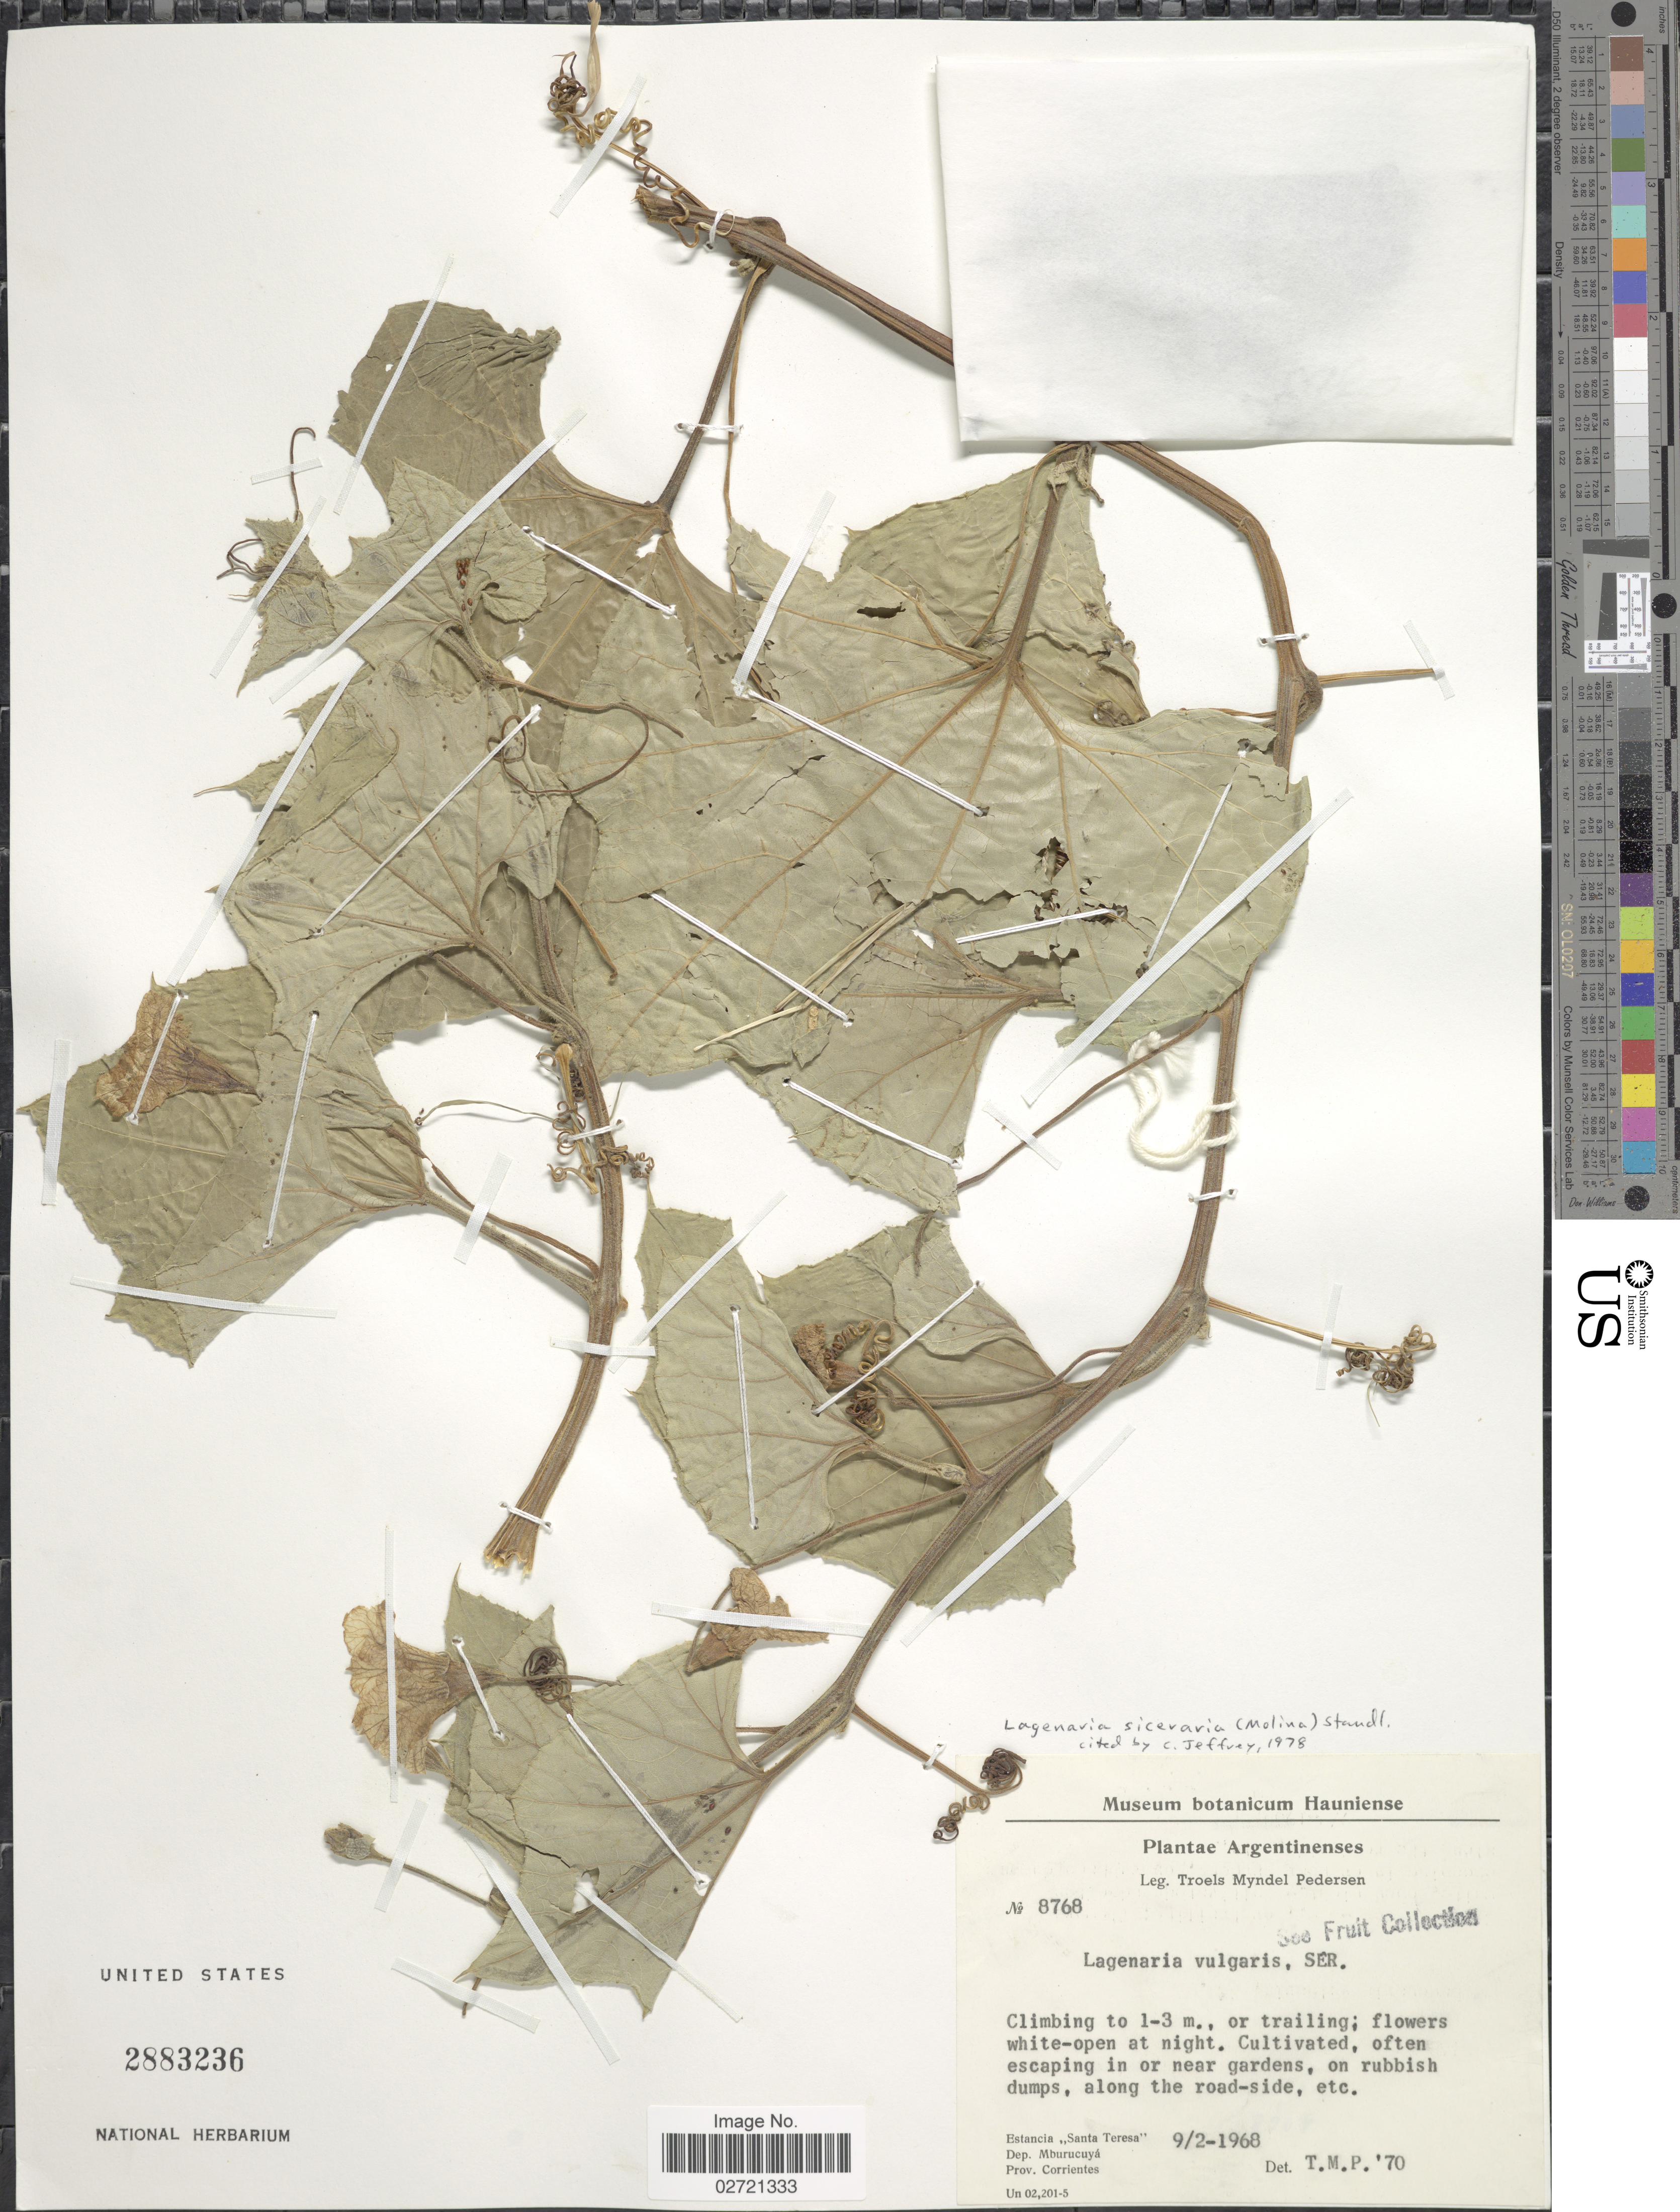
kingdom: Plantae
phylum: Tracheophyta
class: Magnoliopsida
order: Cucurbitales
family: Cucurbitaceae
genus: Lagenaria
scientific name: Lagenaria siceraria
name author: (Molina) Standl.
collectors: T. Pederson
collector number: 8768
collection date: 1968-02-09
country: Argentina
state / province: Corrientes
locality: Estancia "Santa Teresa" Dep. Mburucuya, Prov. Corrientes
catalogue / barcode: US 2883236